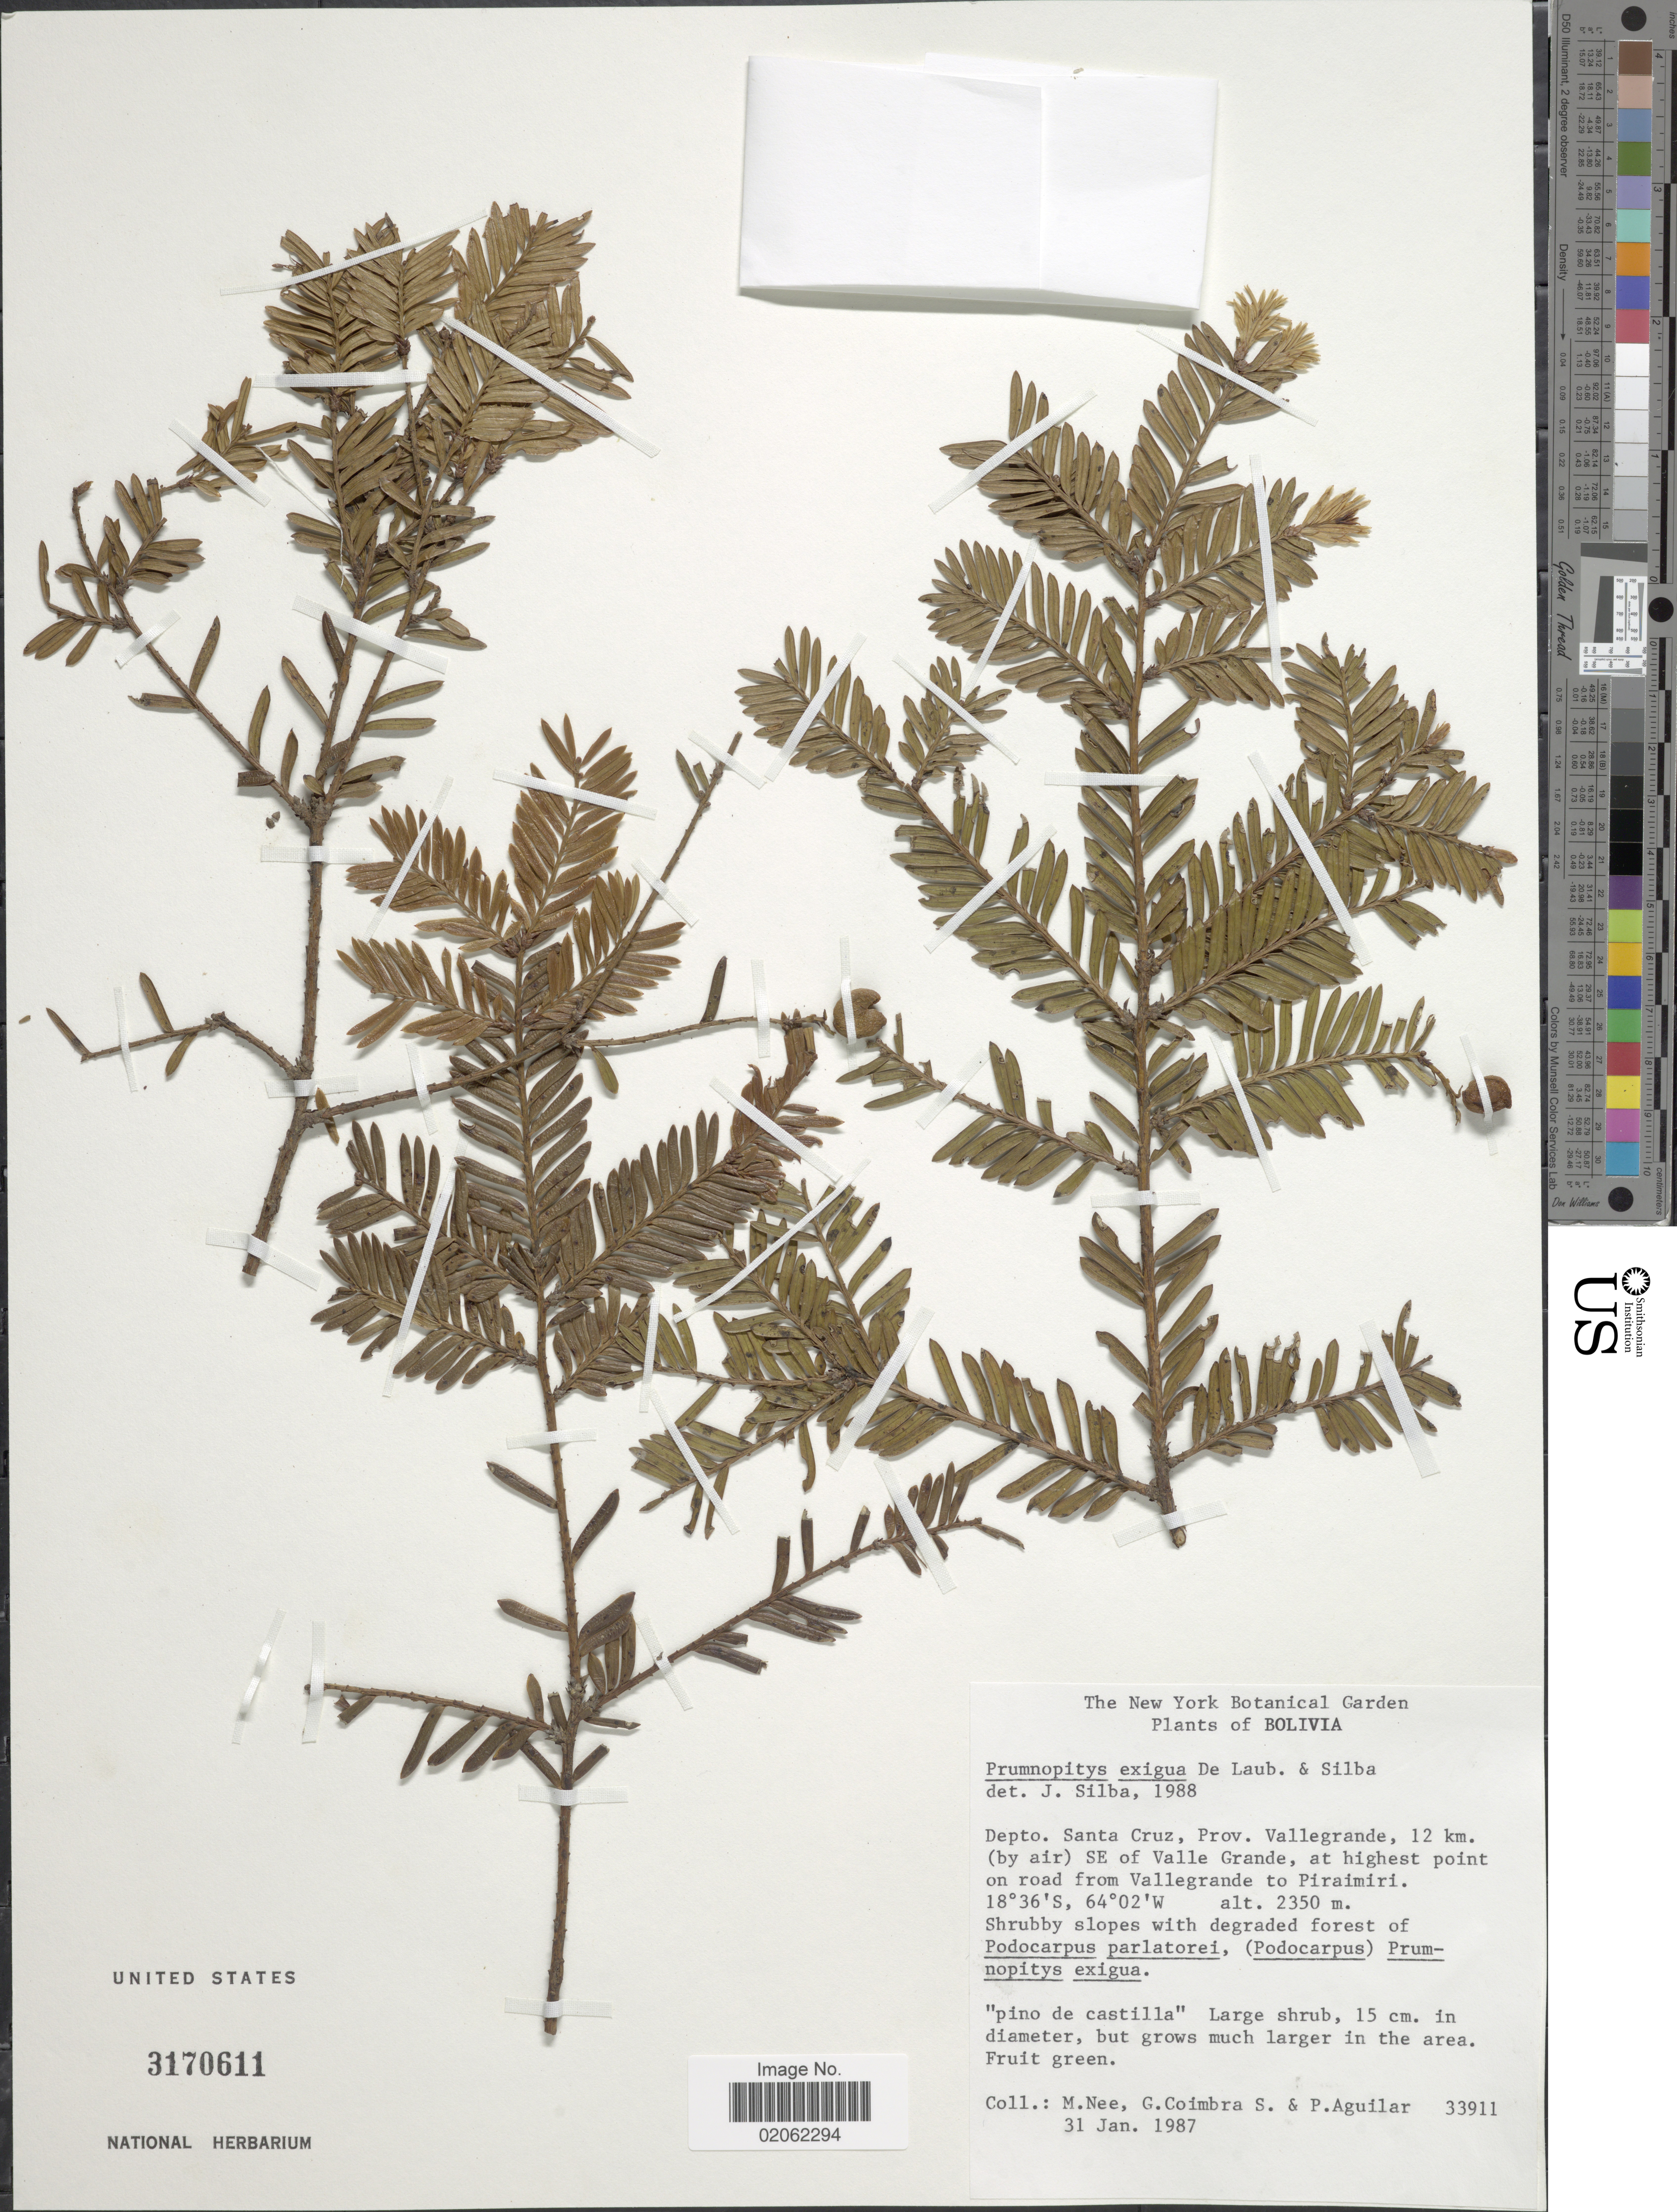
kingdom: Plantae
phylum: Tracheophyta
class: Pinopsida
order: Pinales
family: Podocarpaceae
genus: Prumnopitys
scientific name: Prumnopitys exigua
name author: de Laub. ex Silba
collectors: M. Nee, G. Coimbra S. & P. Aguilar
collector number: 33911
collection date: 1987-01-31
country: Bolivia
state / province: Santa Cruz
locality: Depto Santa Cruz, Prov. Vallegrande, 12 km (by air) SE of Valle Grande, at highest point on road from Vallegrande to Piraimiri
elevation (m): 2350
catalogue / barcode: US 3170611